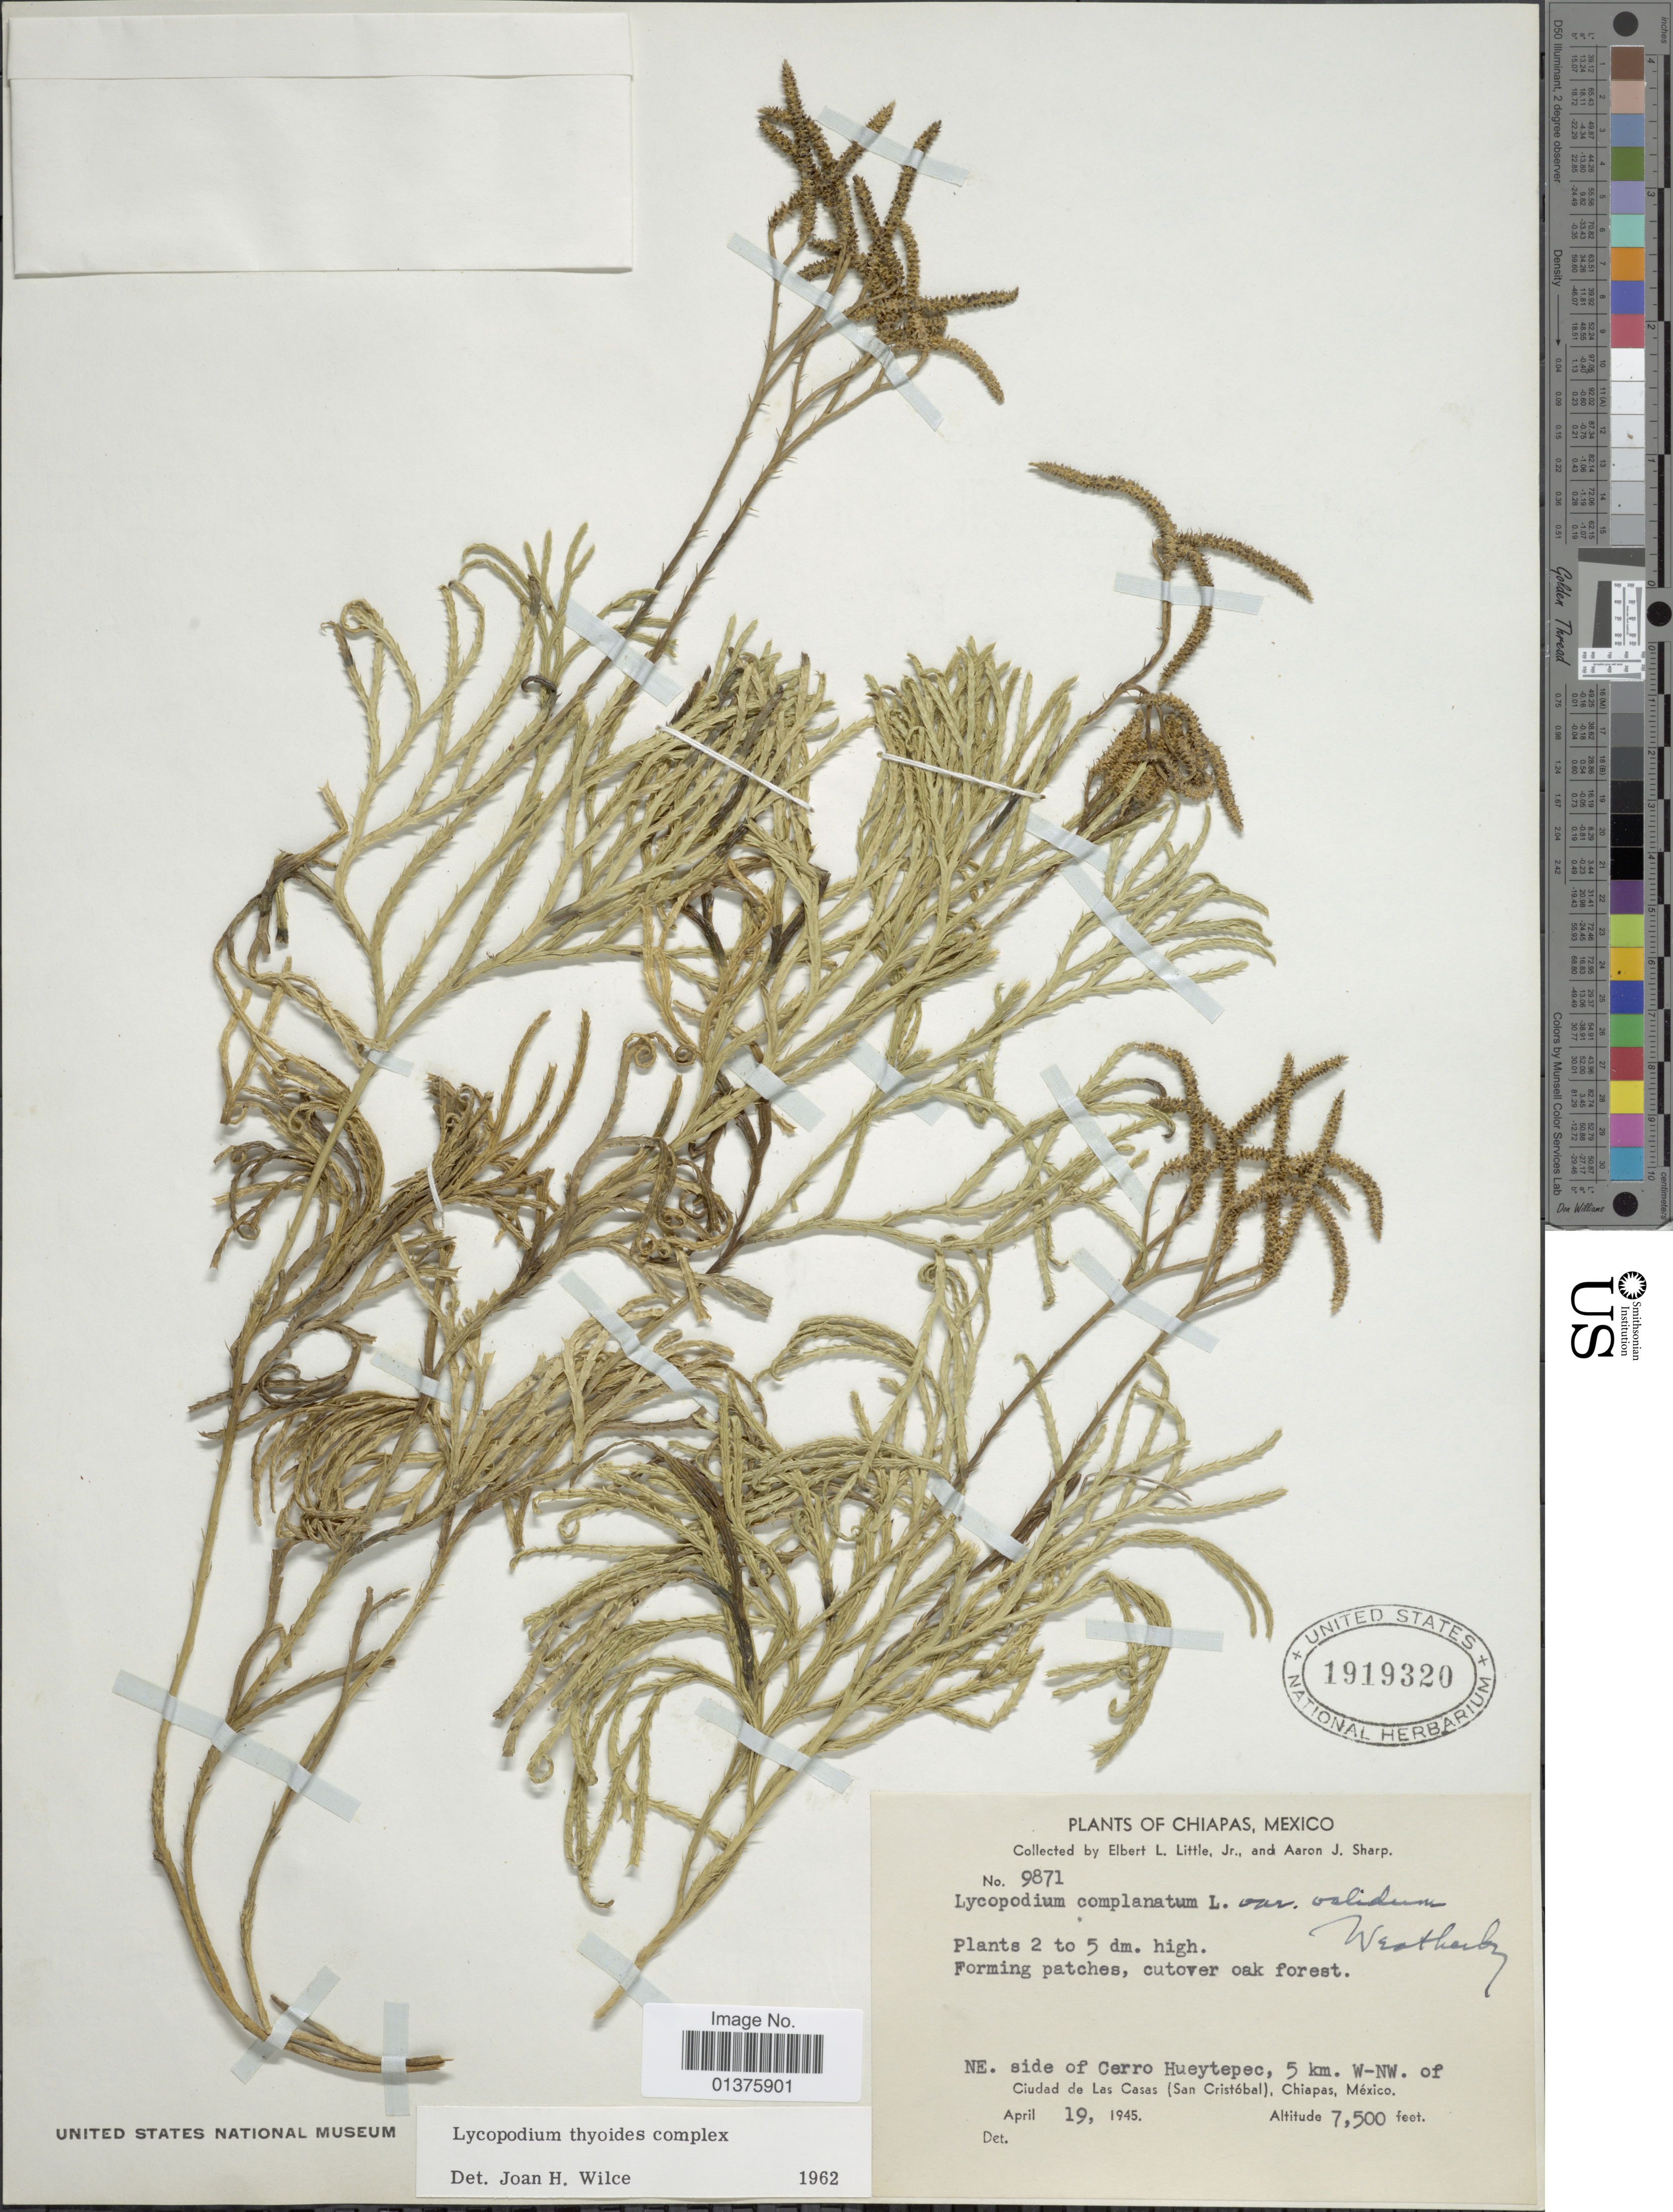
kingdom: Plantae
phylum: Tracheophyta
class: Lycopodiopsida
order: Lycopodiales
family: Lycopodiaceae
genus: Diphasiastrum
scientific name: Diphasiastrum thyoides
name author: (Humb. & Bonpl. ex Willd.) Holub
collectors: E. L. Little & Mrs A. J. Sharp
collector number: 9871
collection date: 1945-04-19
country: Mexico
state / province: Chiapas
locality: NE side of Cerro Huetepec, 5km W-NW of Ciudad de Las Casas(San Cristóbal).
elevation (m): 2286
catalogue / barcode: US 1919320